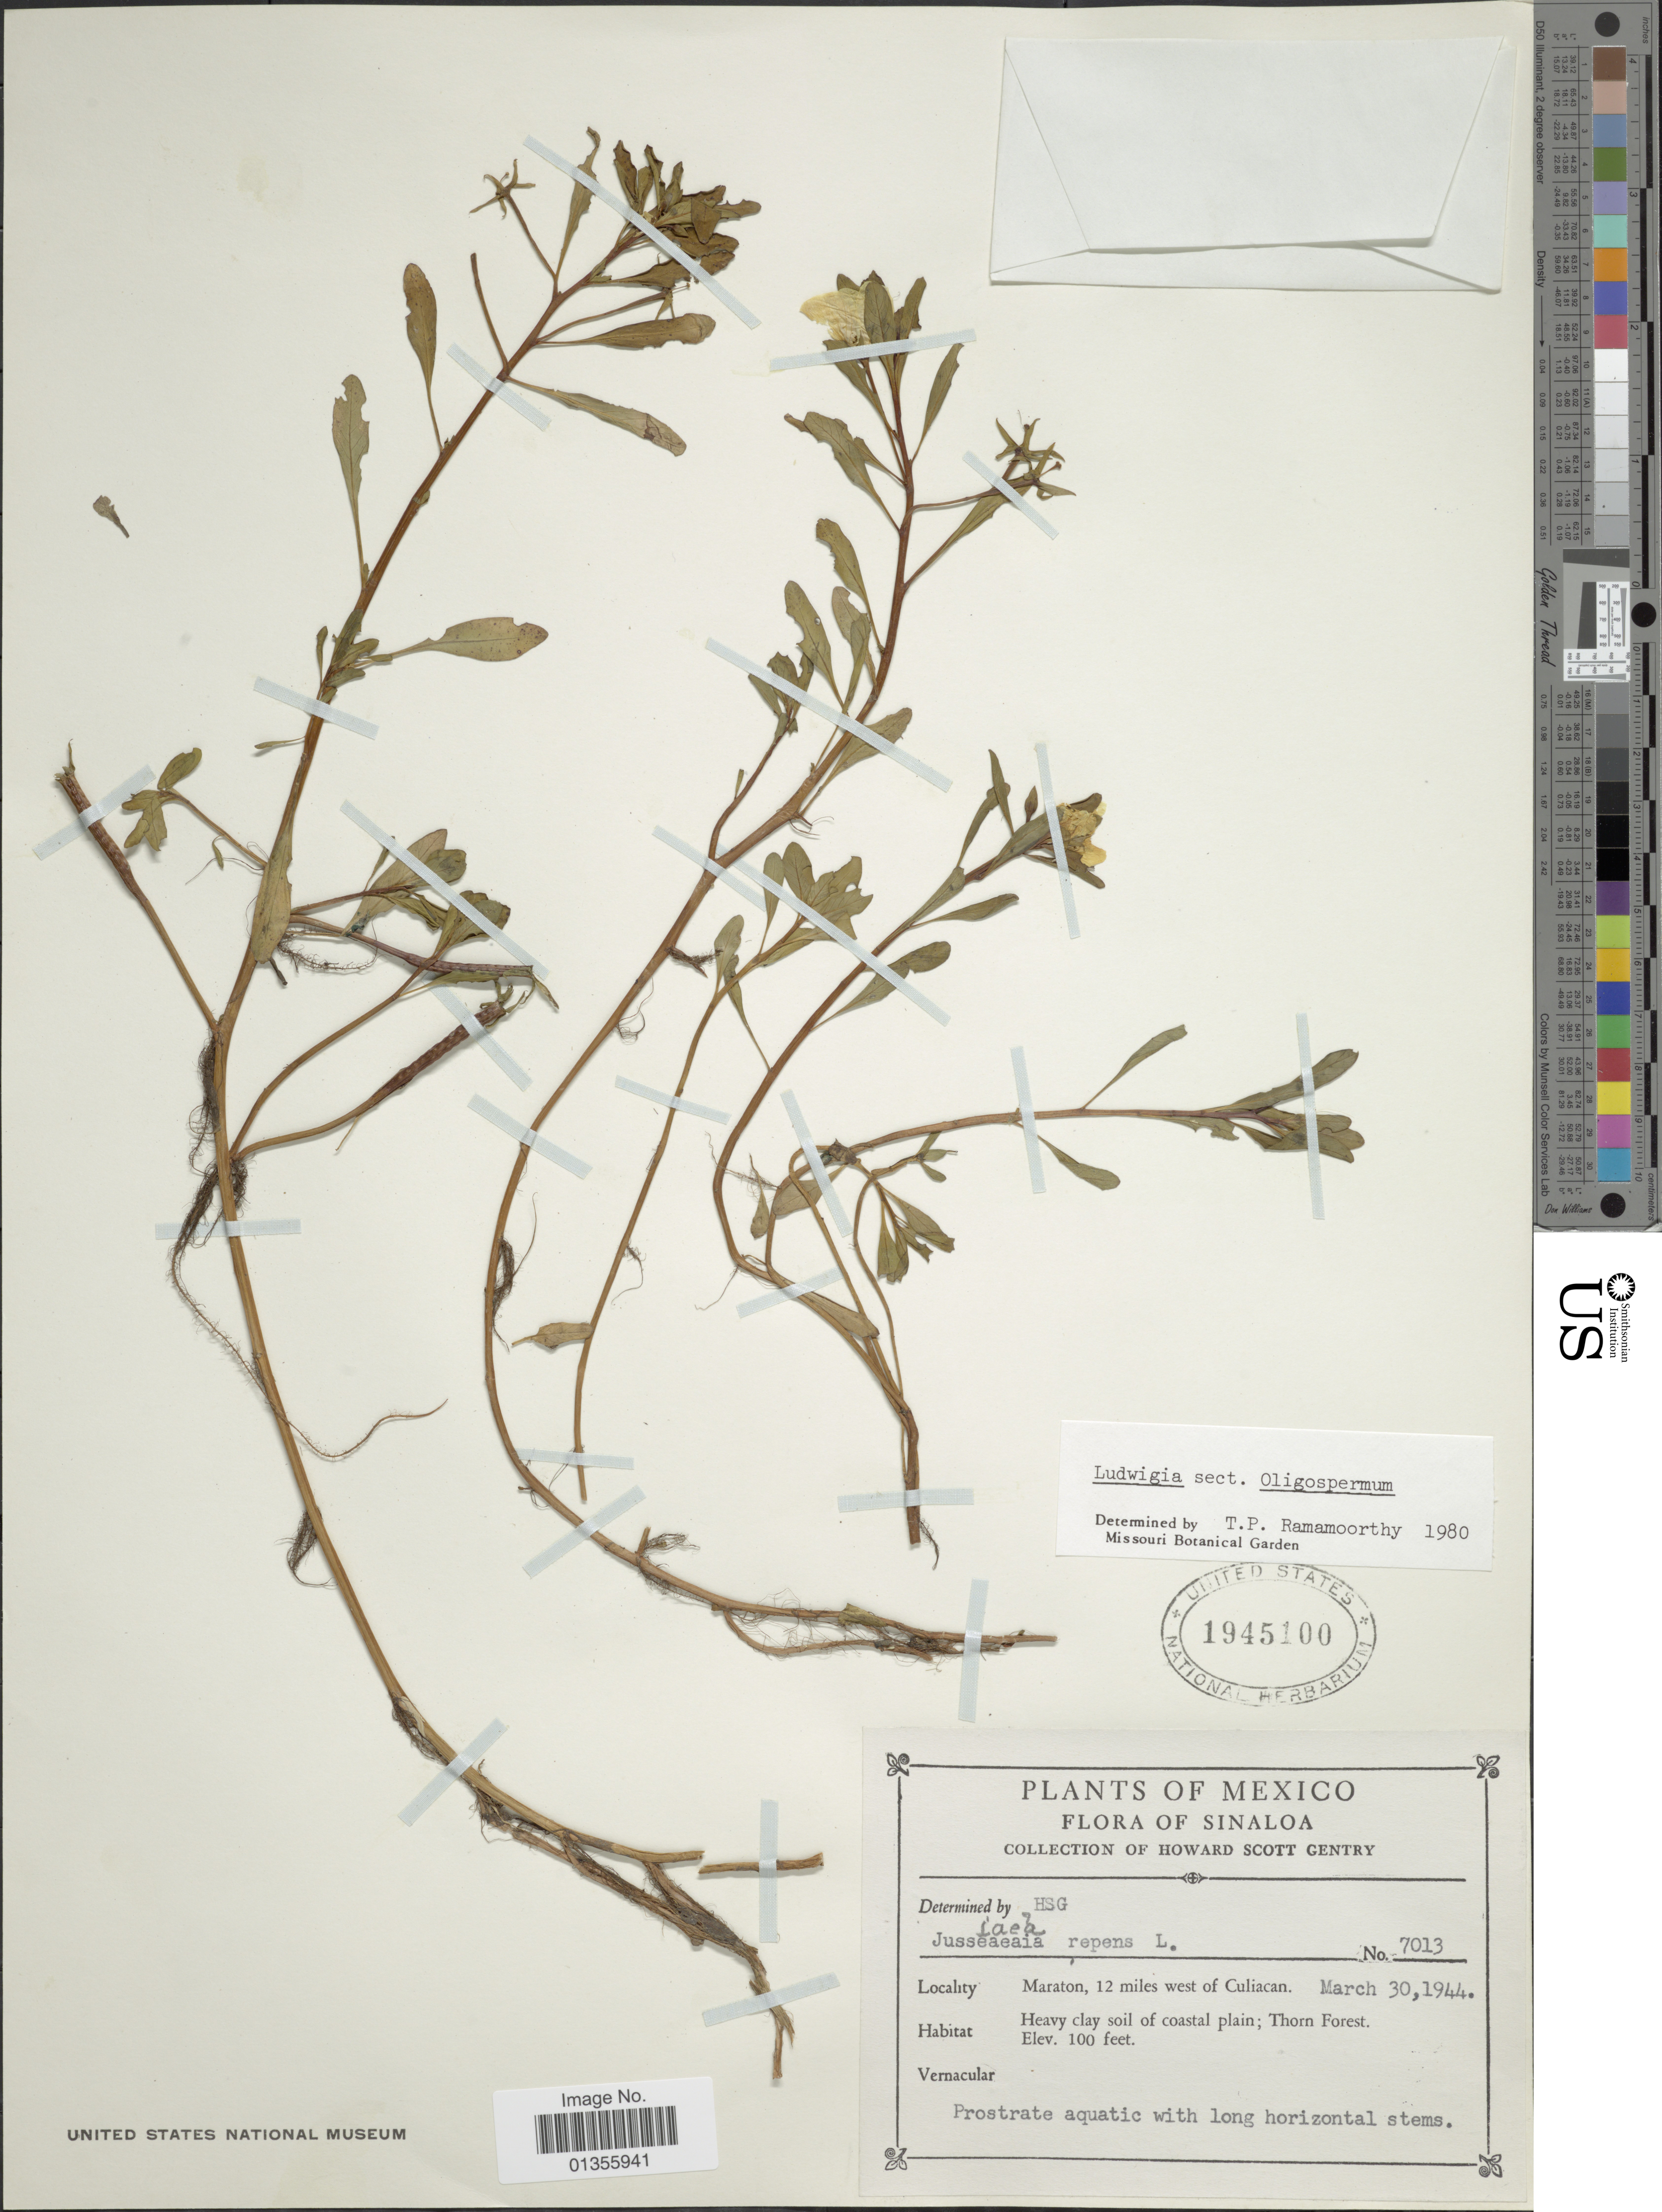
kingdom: Plantae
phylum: Tracheophyta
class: Magnoliopsida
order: Myrtales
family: Onagraceae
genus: Ludwigia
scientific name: Ludwigia octovalvis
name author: (Jacq.) P.H. Raven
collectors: H. S. Gentry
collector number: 7013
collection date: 1944-03-30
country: Mexico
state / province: Sinaloa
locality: Maraton, 12 miles west of Culiacan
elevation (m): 30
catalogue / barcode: US 1945100